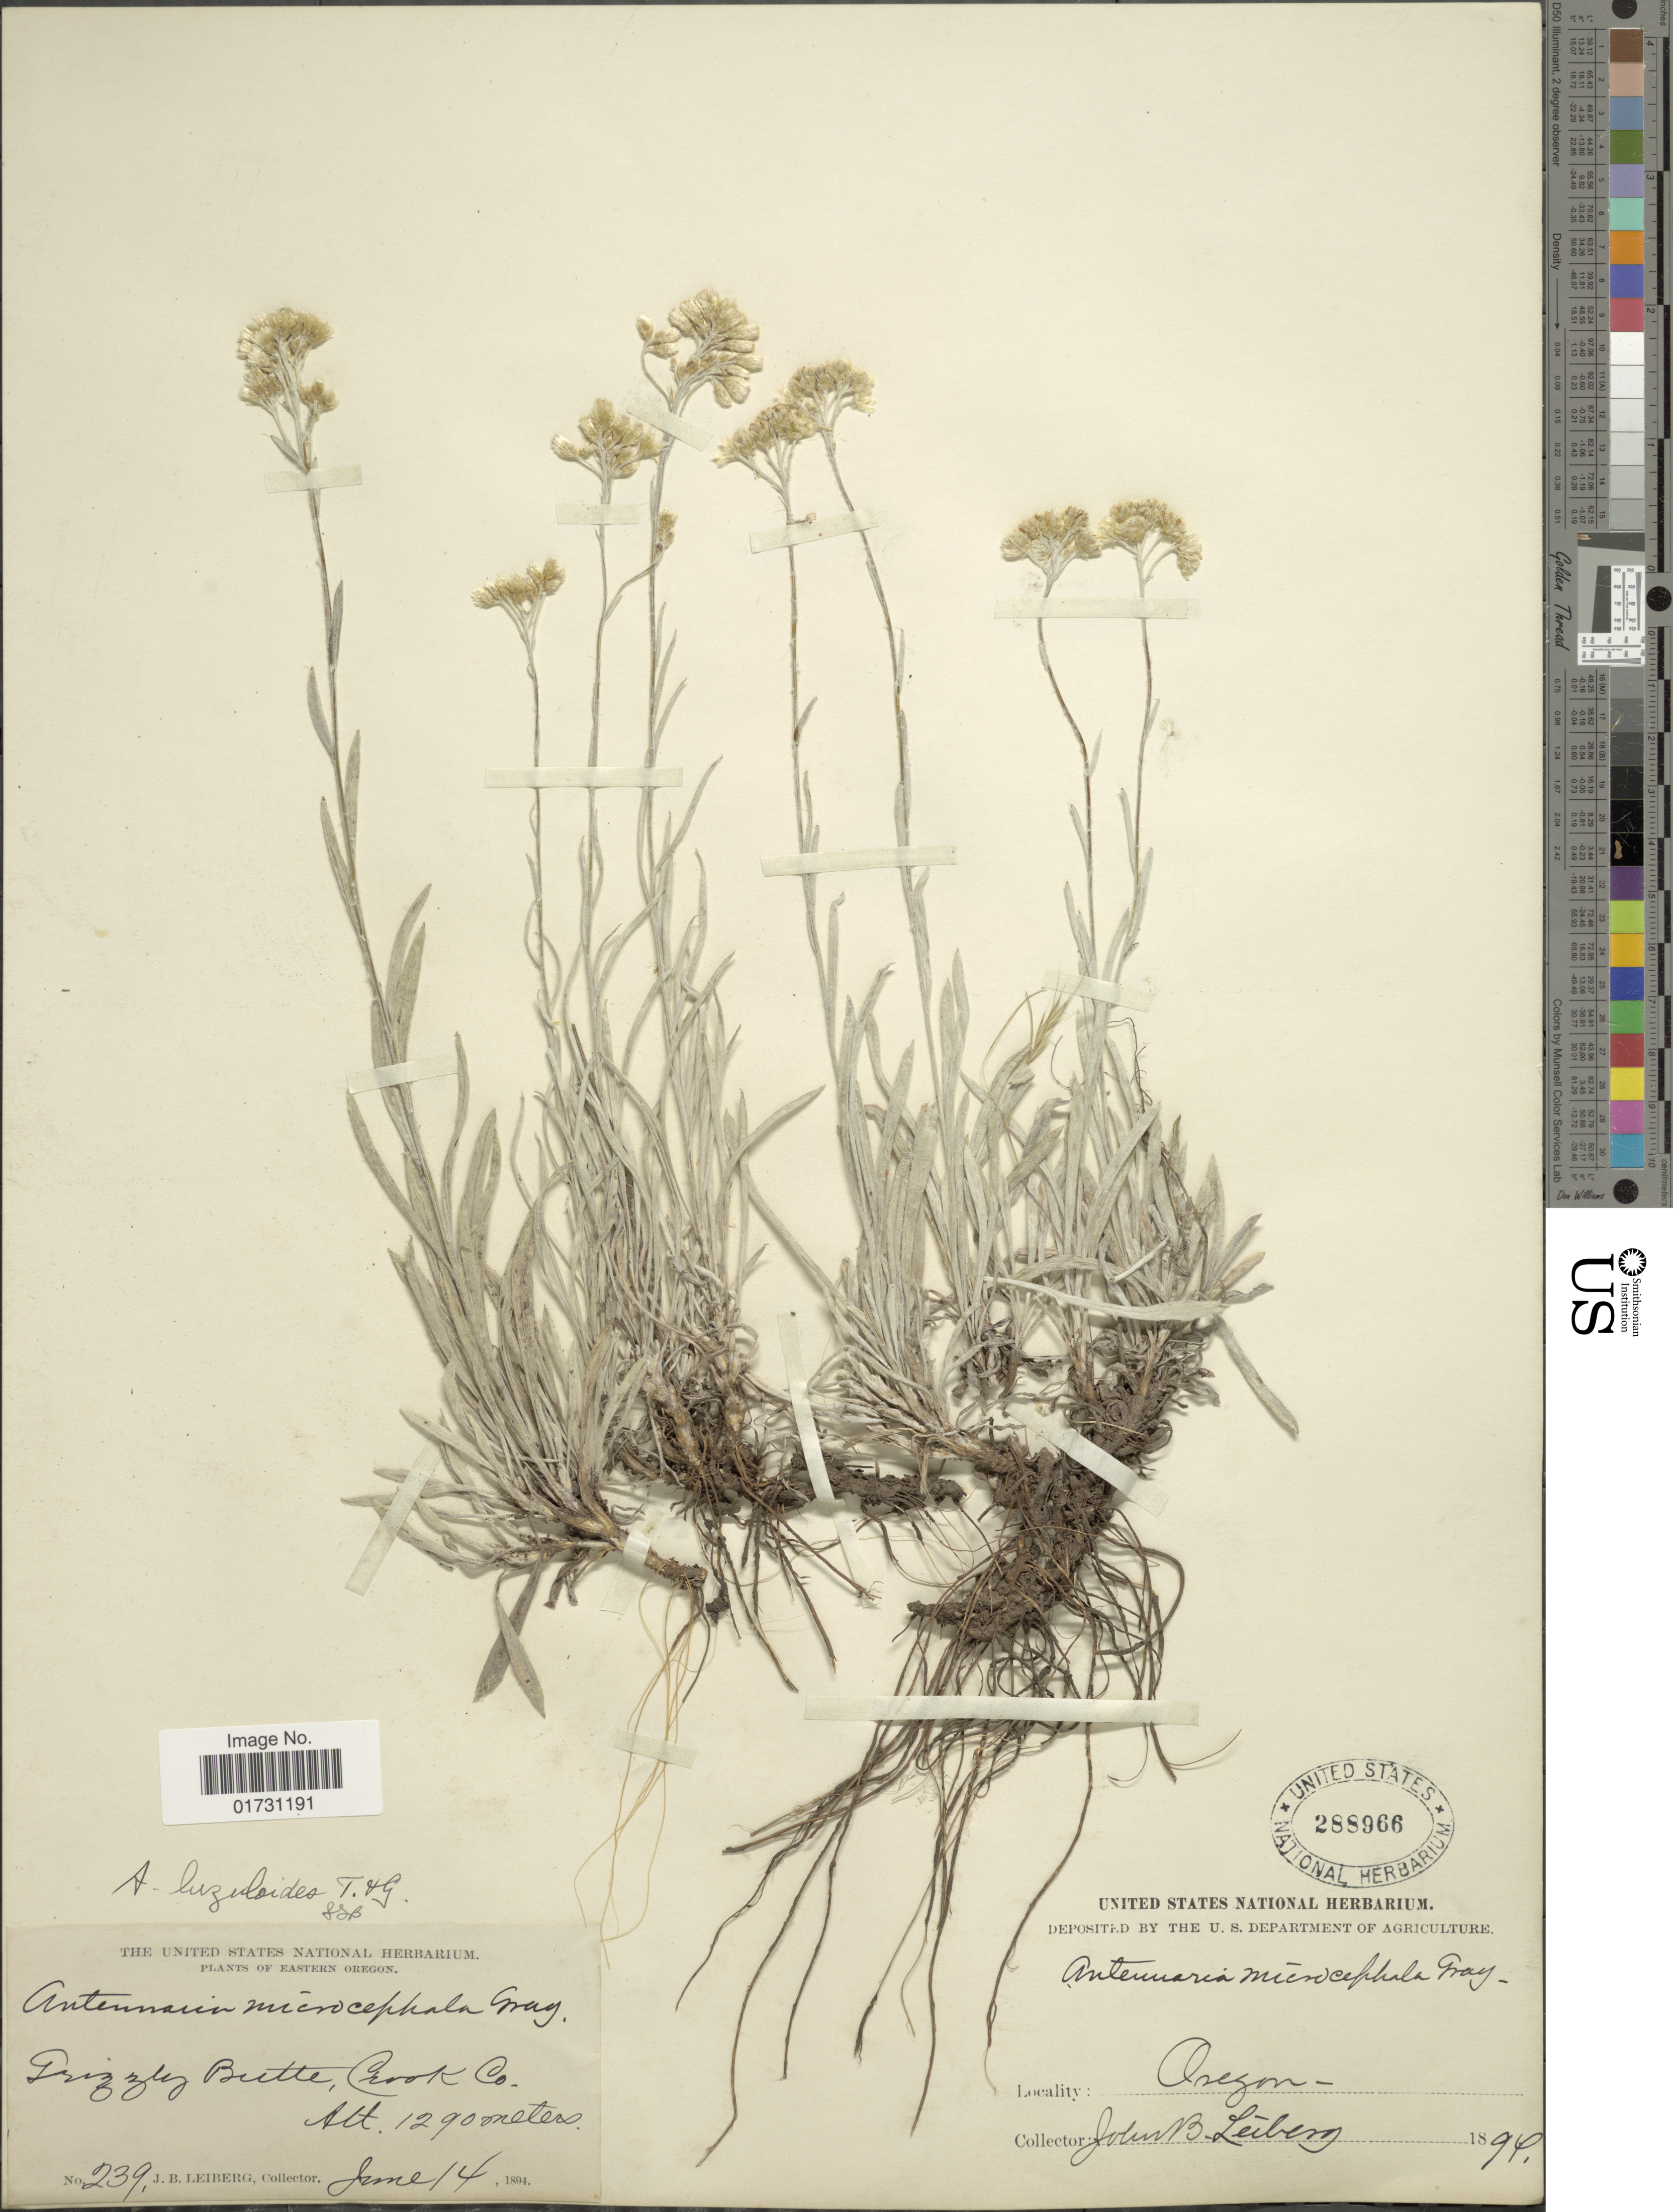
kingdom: Plantae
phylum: Tracheophyta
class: Magnoliopsida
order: Asterales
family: Asteraceae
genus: Antennaria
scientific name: Antennaria luzuloides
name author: Torr. & A. Gray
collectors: J. B. Leiberg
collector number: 239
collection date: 1894-06-14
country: United States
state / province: Oregon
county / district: Crook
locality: Eastern Oregon, Grizzley Butte, Crook Co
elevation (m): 1290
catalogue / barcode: US 288966